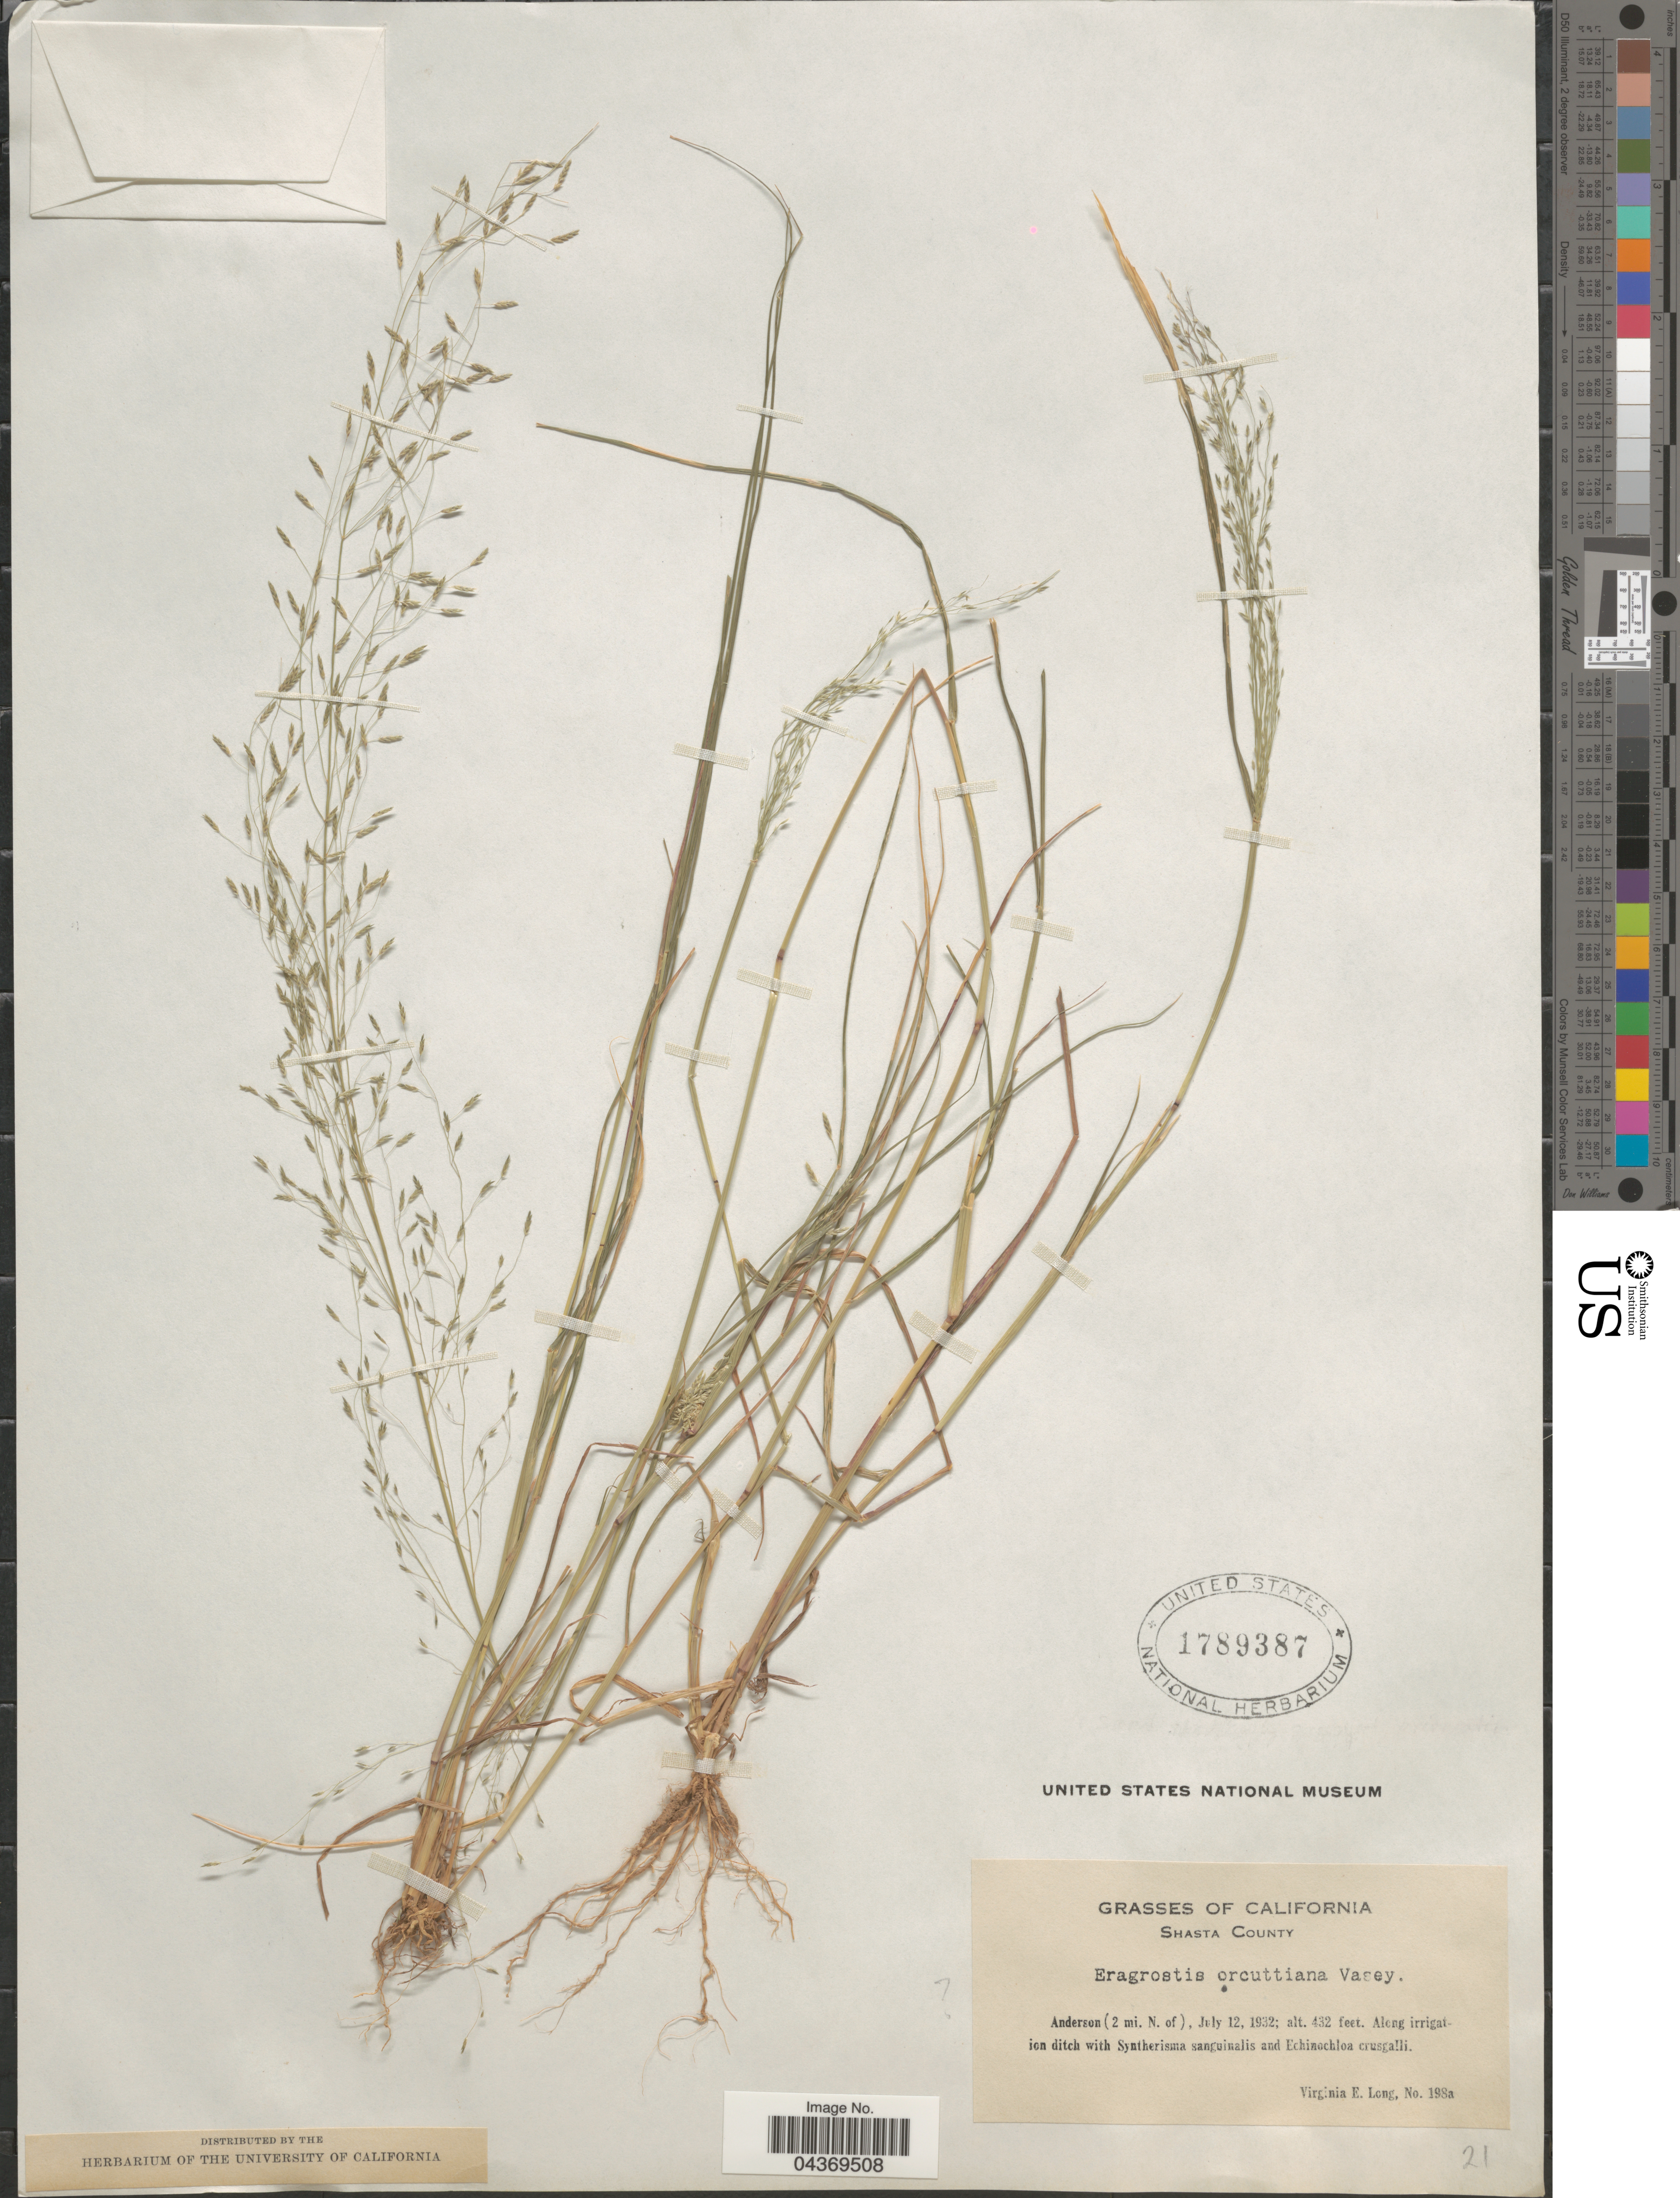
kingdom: Plantae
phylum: Tracheophyta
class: Liliopsida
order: Poales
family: Poaceae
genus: Eragrostis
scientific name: Eragrostis mexicana subsp. virescens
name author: (J. Presl) S.D. Koch & Sánchez Vega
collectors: V. Long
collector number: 198a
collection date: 1932-07-12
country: United States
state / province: California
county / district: Shasta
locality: Shasta County. Anderson (2 mi. N. of).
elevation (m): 132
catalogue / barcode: US 1789387